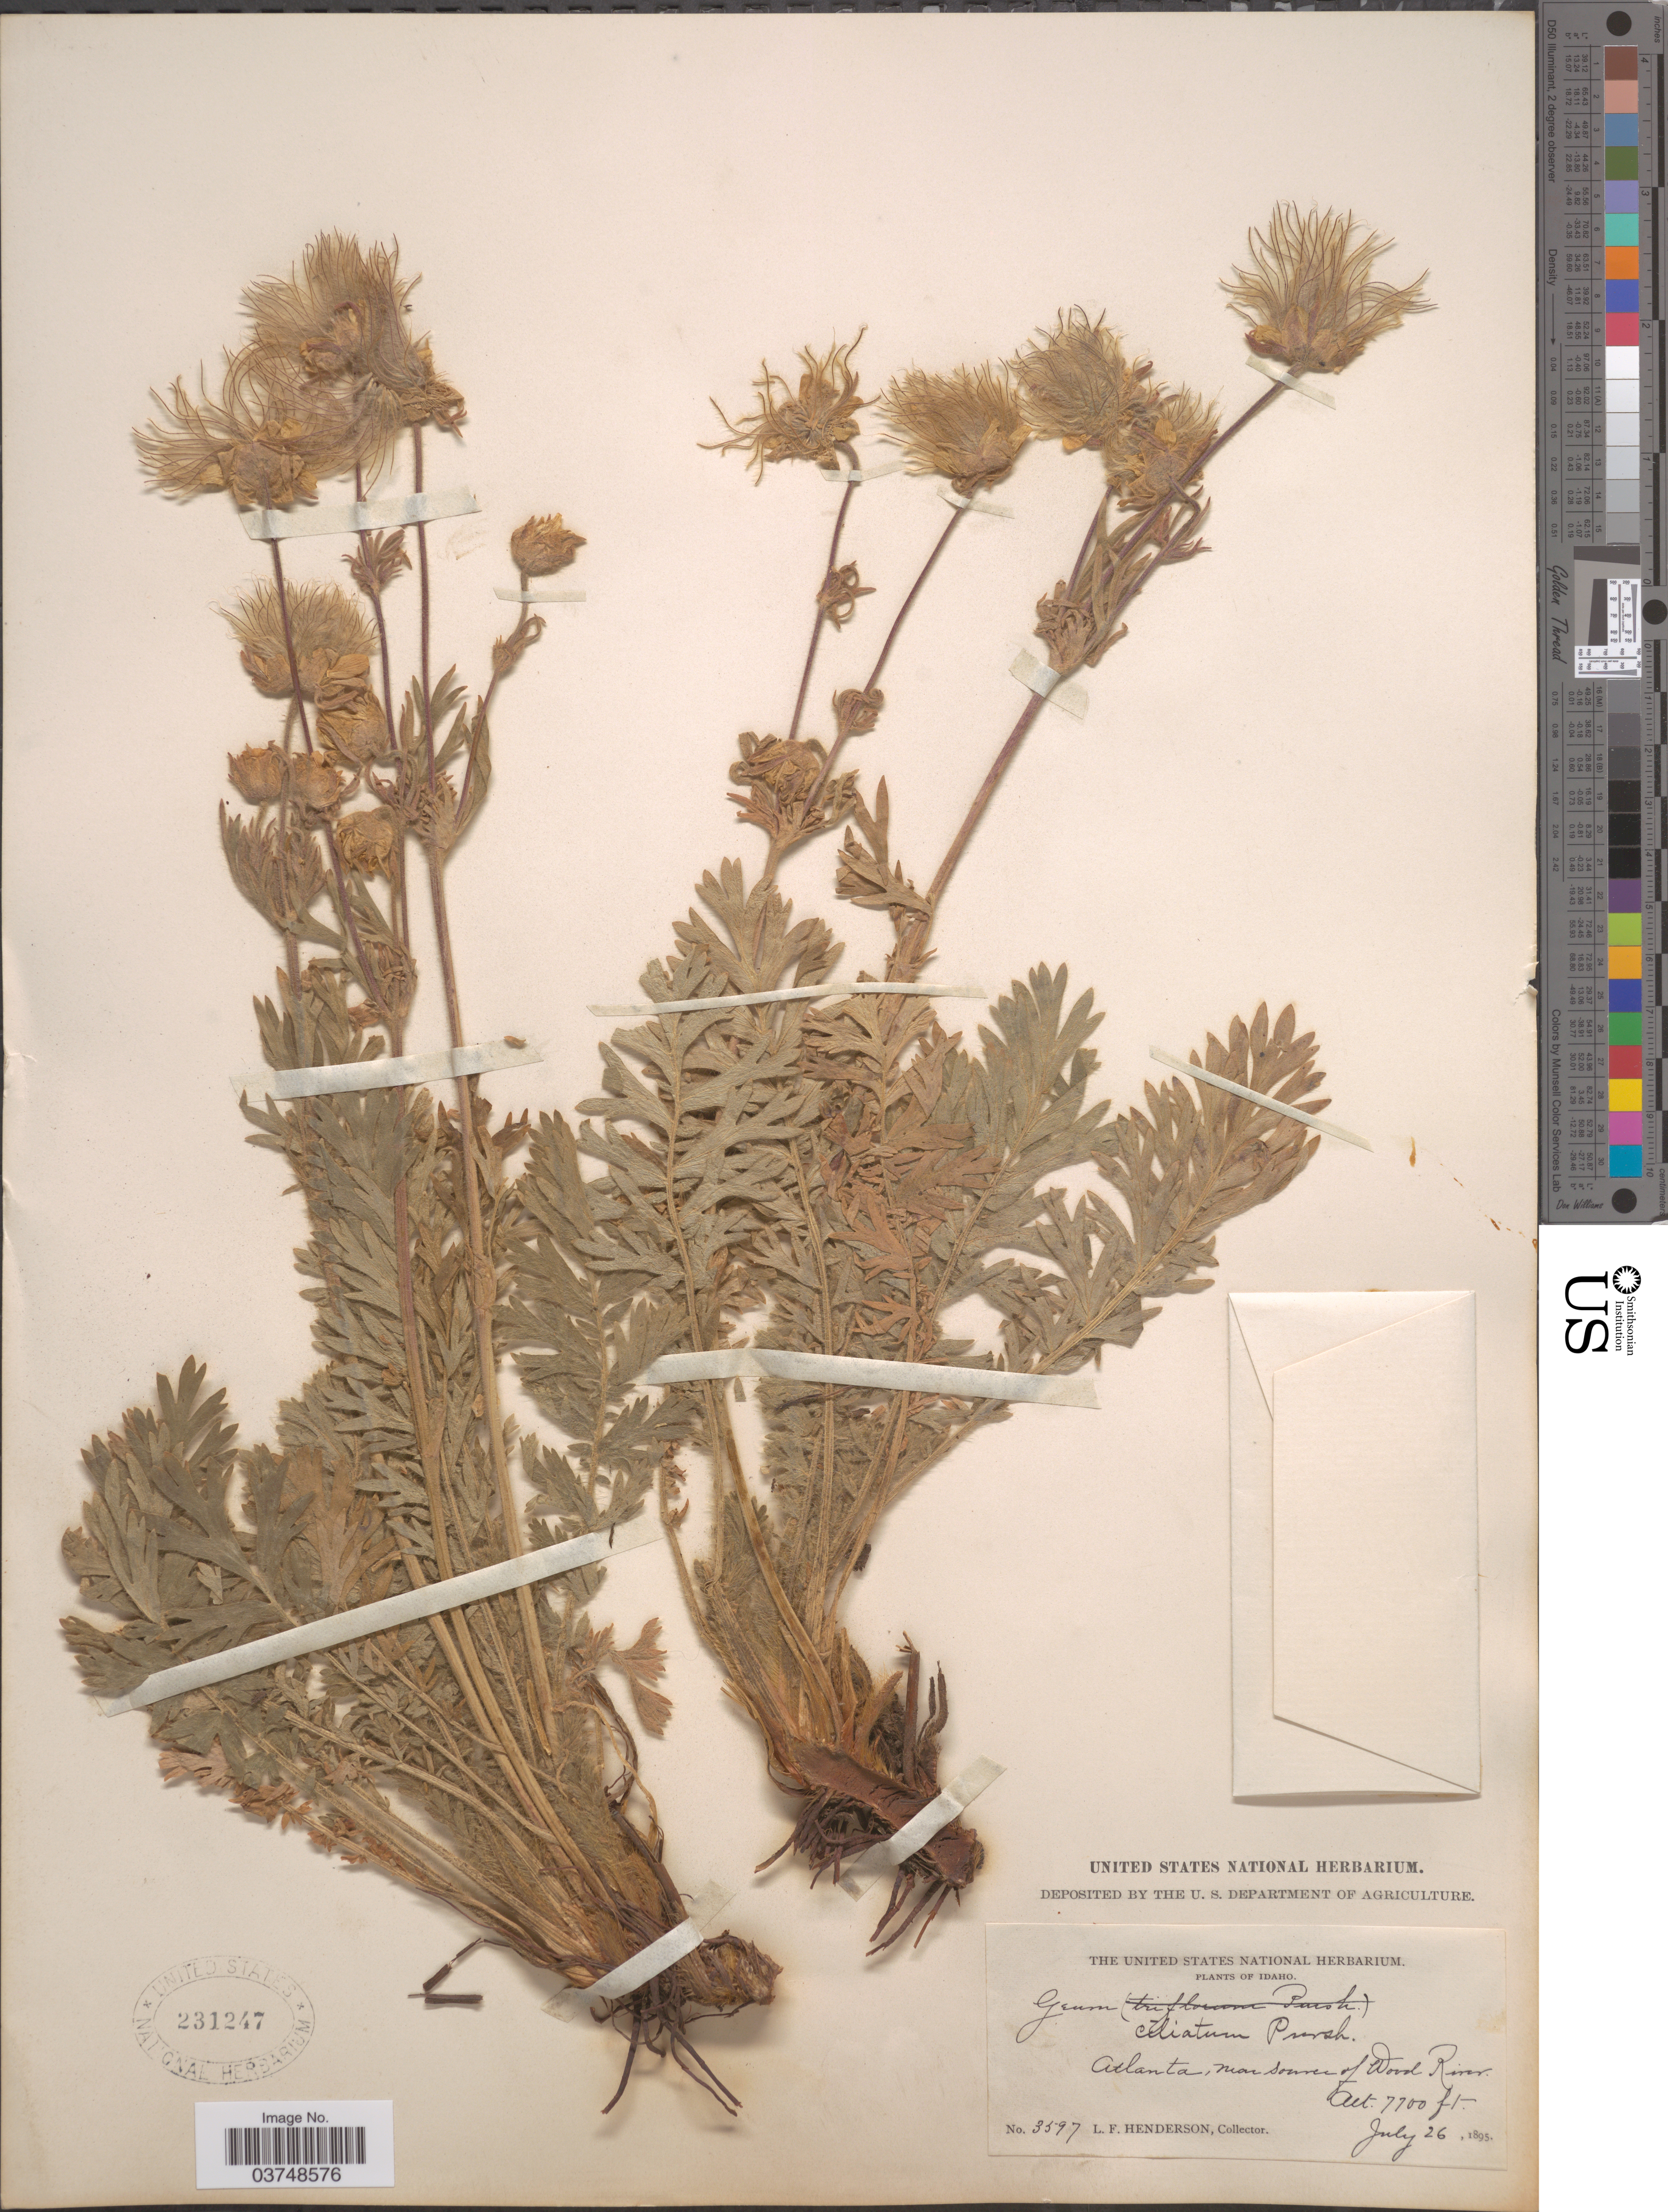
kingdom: Plantae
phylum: Tracheophyta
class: Magnoliopsida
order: Rosales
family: Rosaceae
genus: Geum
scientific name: Geum triflorum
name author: Pursh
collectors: L. Henderson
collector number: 3597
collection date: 1895-07-26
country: United States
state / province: Idaho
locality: Atlanta, near source of Wood River.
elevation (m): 2347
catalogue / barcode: US 231247